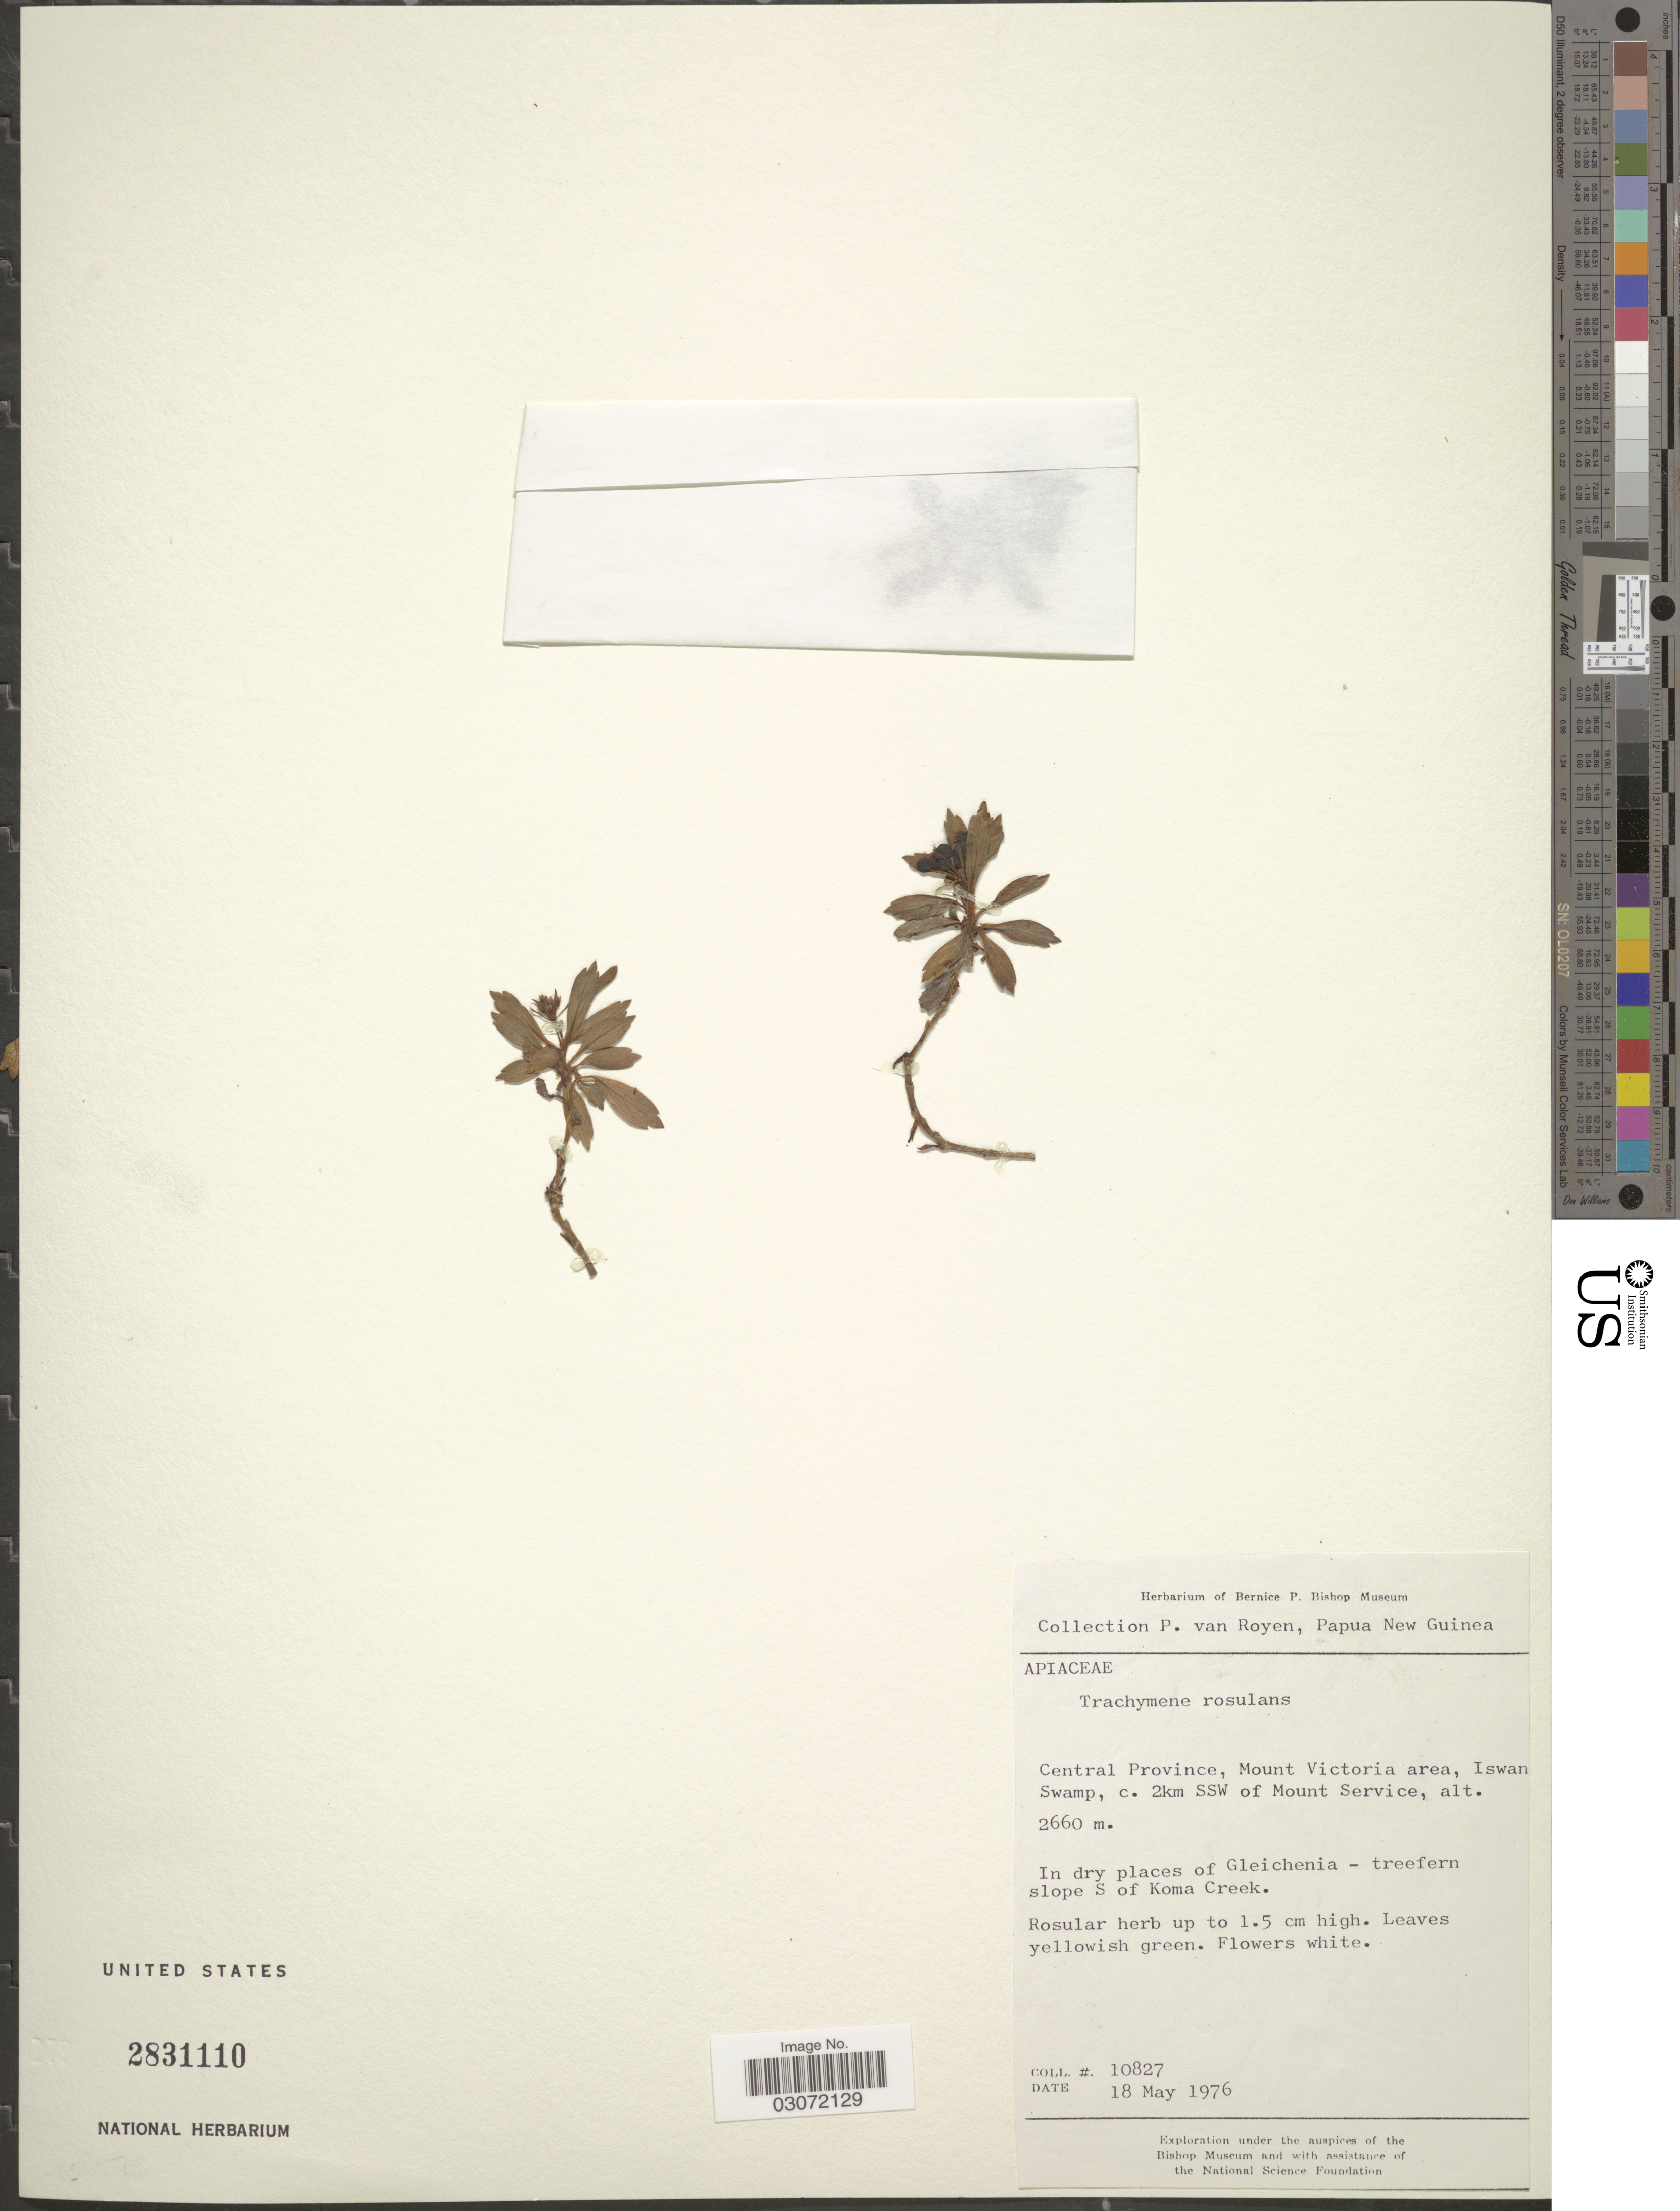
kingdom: Plantae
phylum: Tracheophyta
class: Magnoliopsida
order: Apiales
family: Araliaceae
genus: Trachymene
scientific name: Trachymene rosulans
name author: (Danser) Buwalda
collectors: P. van Royen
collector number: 10827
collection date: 1976-05-18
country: Papua New Guinea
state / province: Central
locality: Mount Victoria area, Iswan Swamp, c. 2km SSW of Mount Service. Treefern slope S of Koma Creek.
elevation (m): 2660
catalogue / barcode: US 2831110